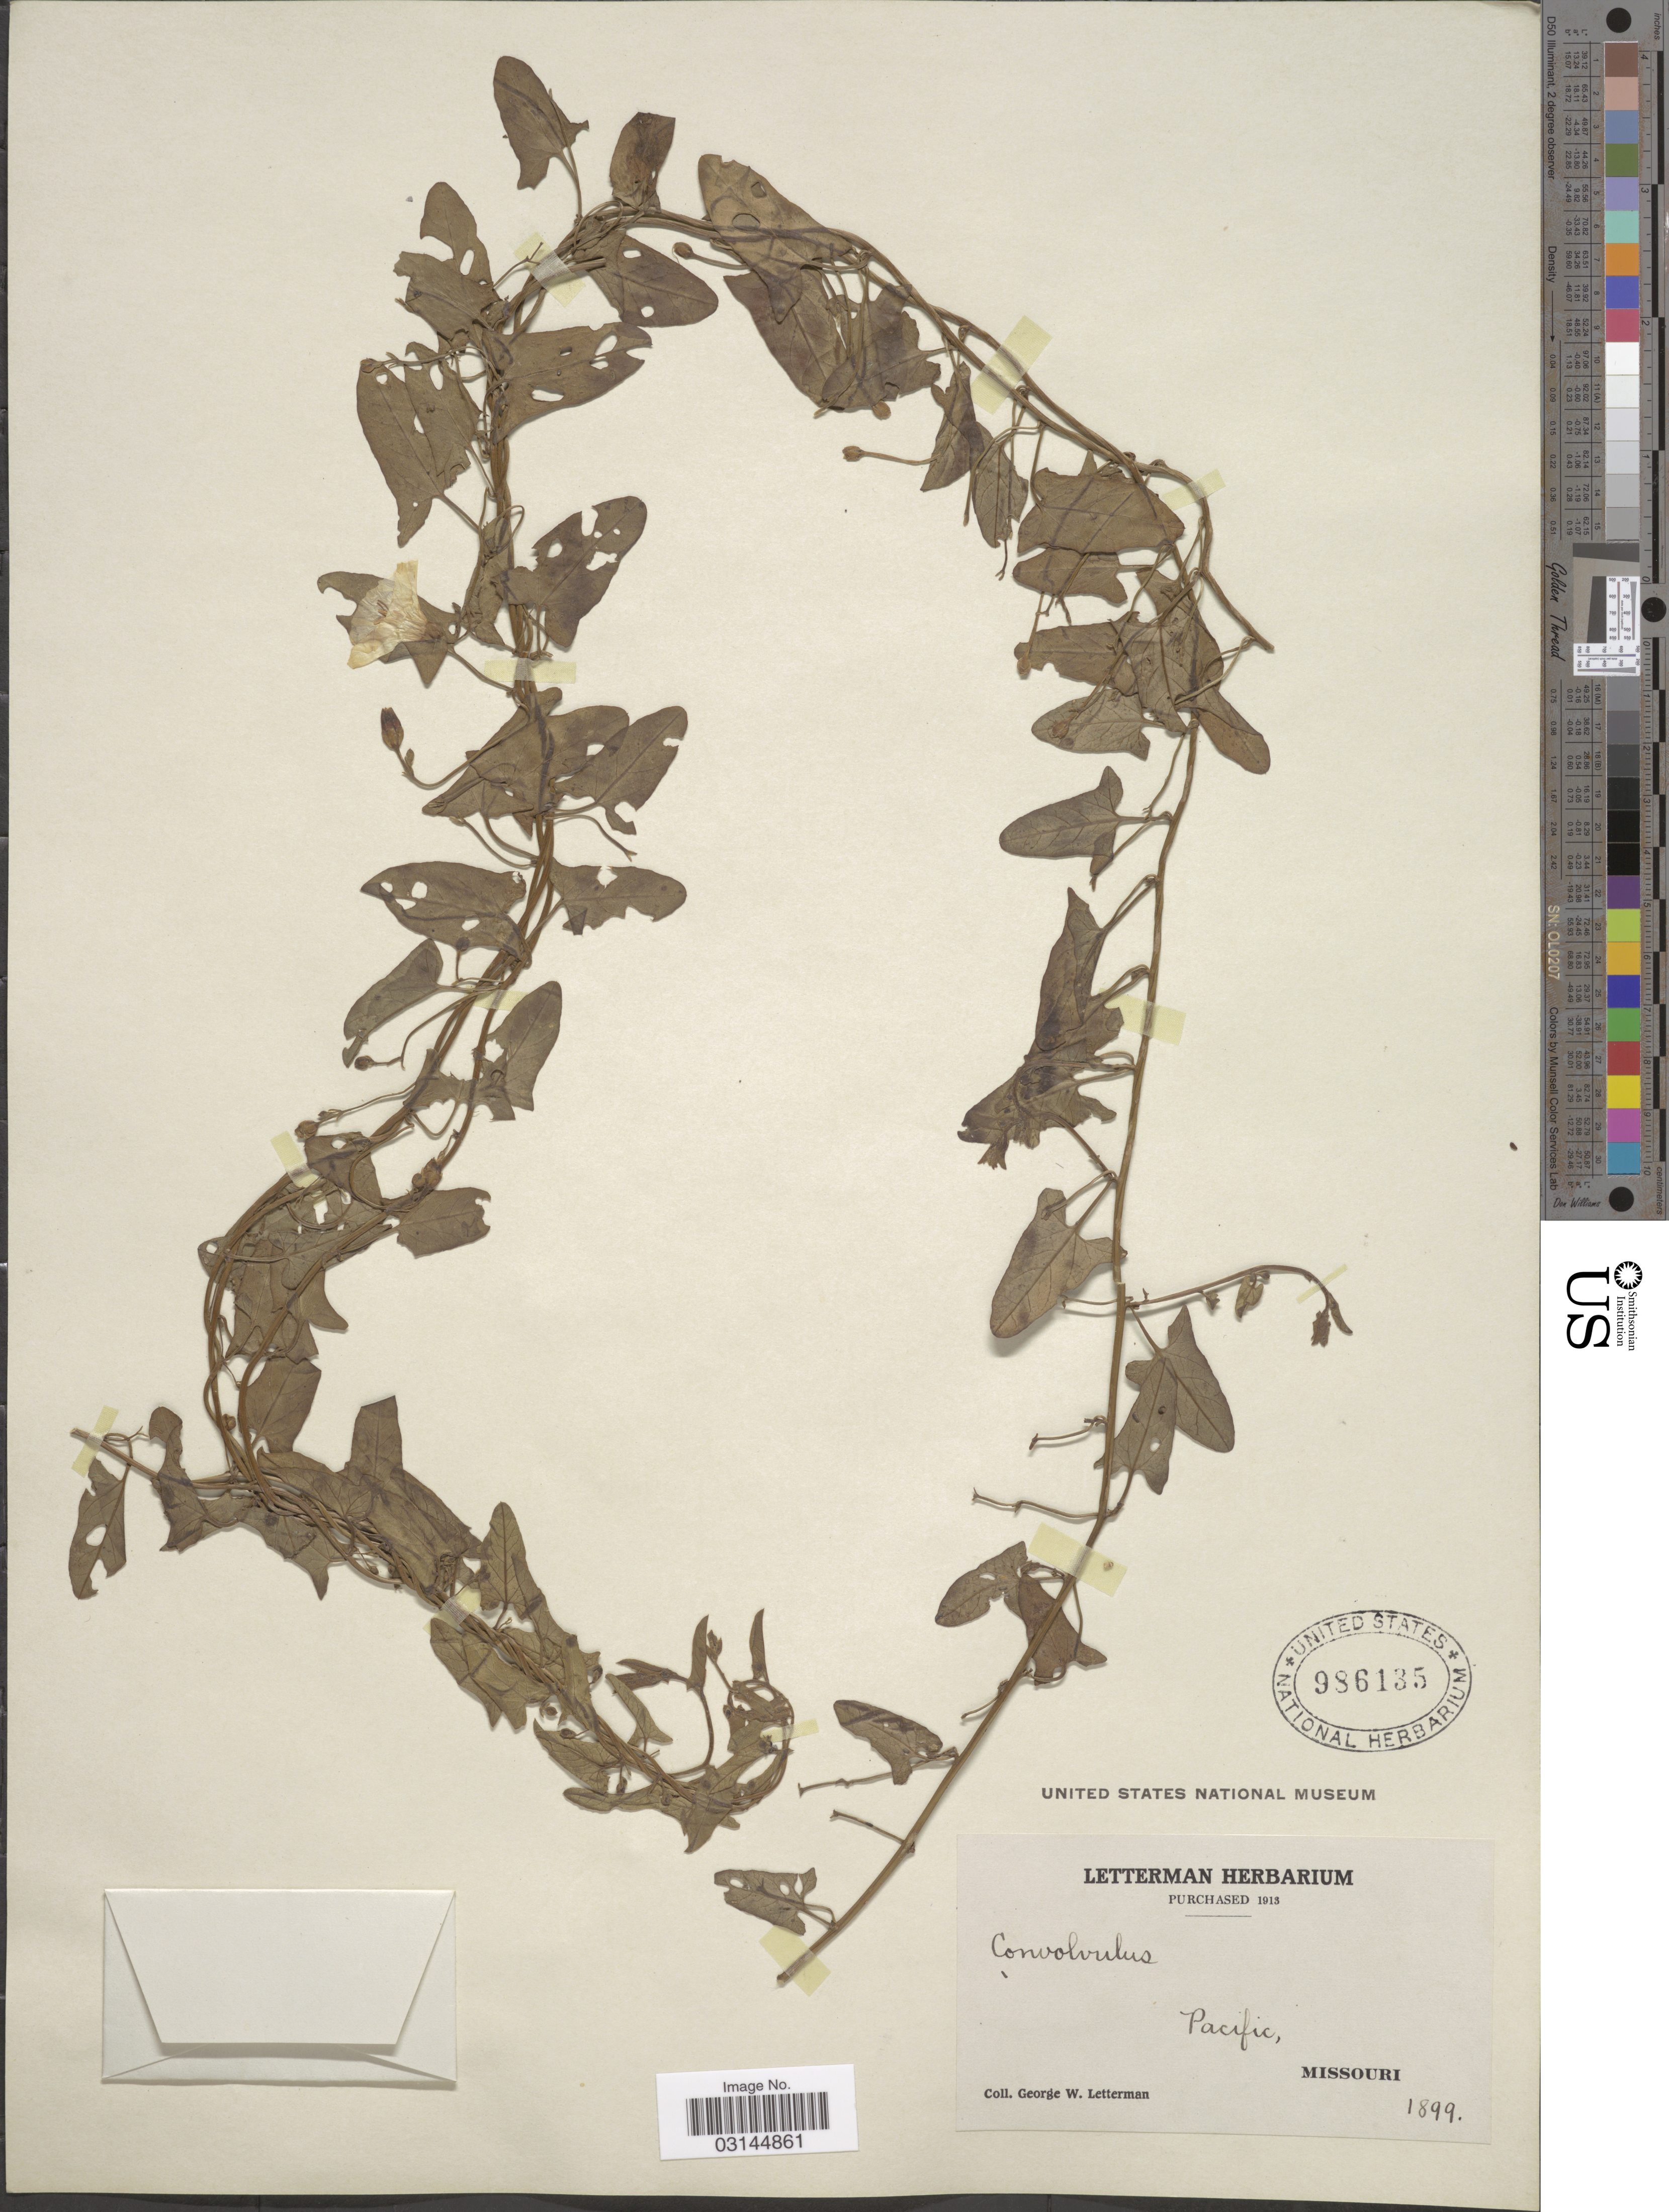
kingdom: Plantae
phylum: Tracheophyta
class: Magnoliopsida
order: Solanales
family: Convolvulaceae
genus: Convolvulus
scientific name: Convolvulus arvensis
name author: L.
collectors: G. W. Letterman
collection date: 1899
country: United States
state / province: Missouri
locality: Pacific.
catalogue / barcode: US 986135